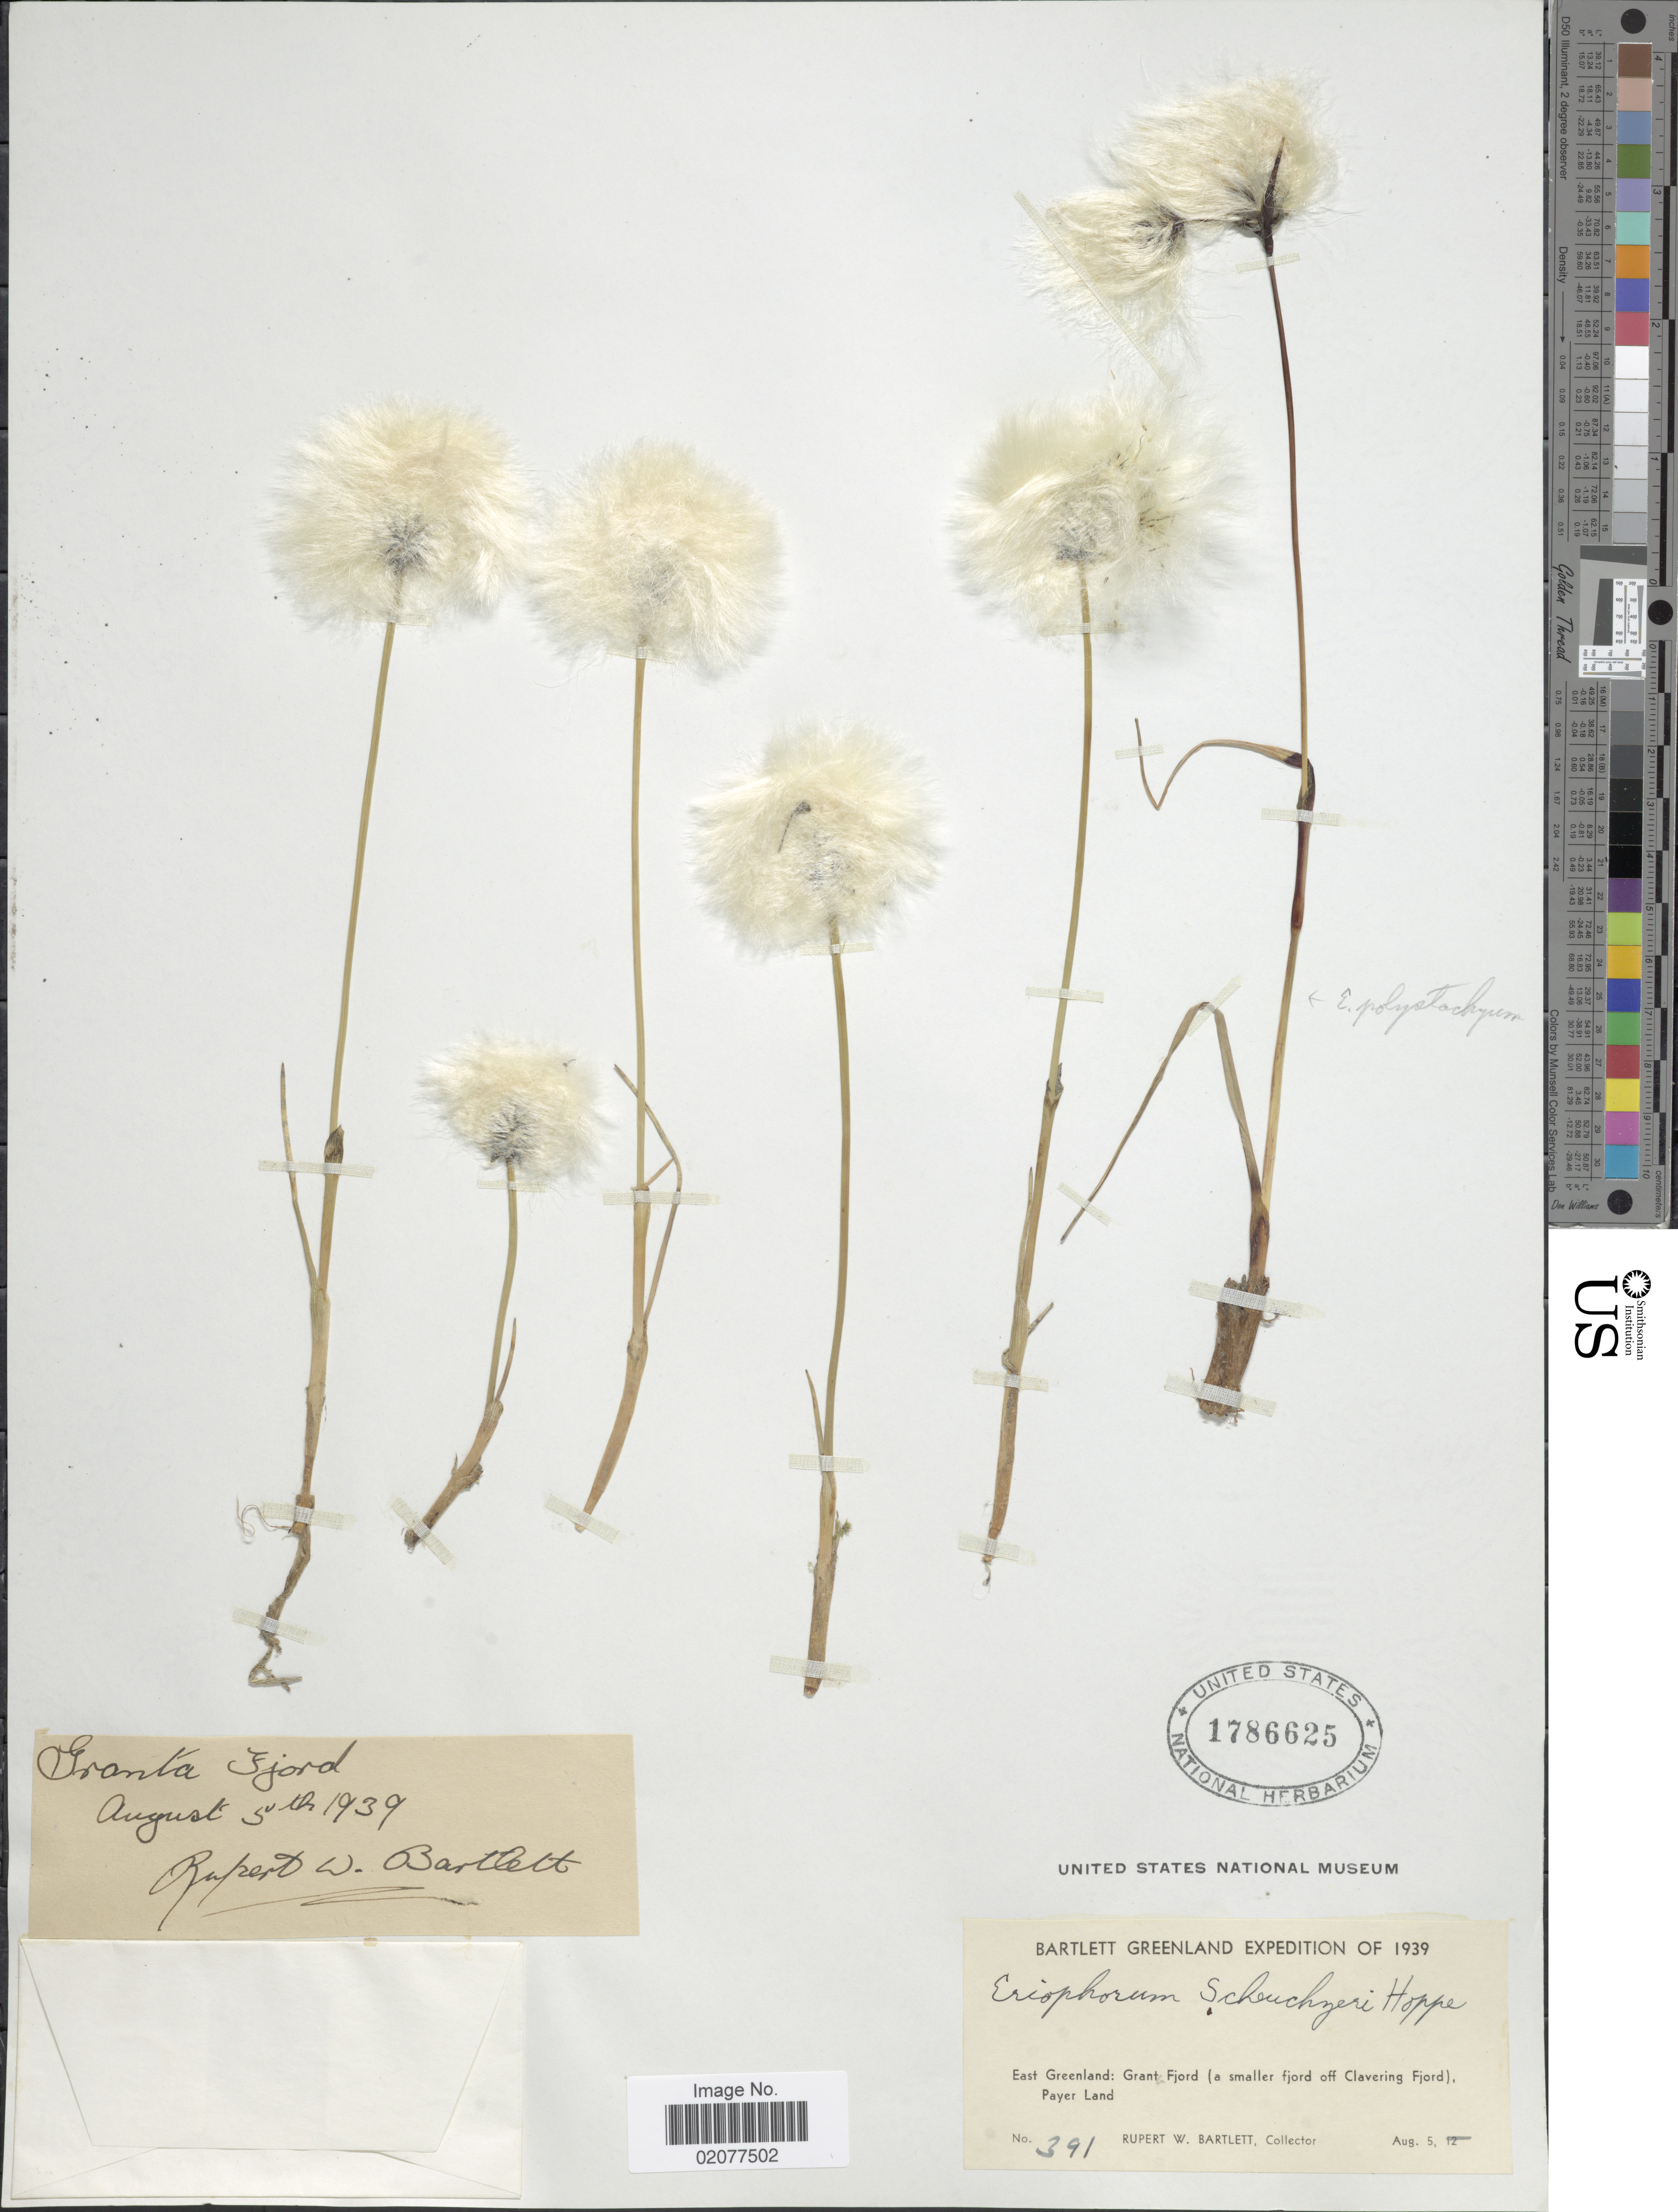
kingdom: Plantae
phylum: Tracheophyta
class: Liliopsida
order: Poales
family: Cyperaceae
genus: Eriophorum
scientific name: Eriophorum scheuchzeri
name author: Hoppe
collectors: R. W. Bartlett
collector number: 391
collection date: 1939-08-05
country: Greenland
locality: East Greenland: Grant Fjord (a smaller Fjord off Clavering Fjord), Payer Land.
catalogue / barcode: US 1786625